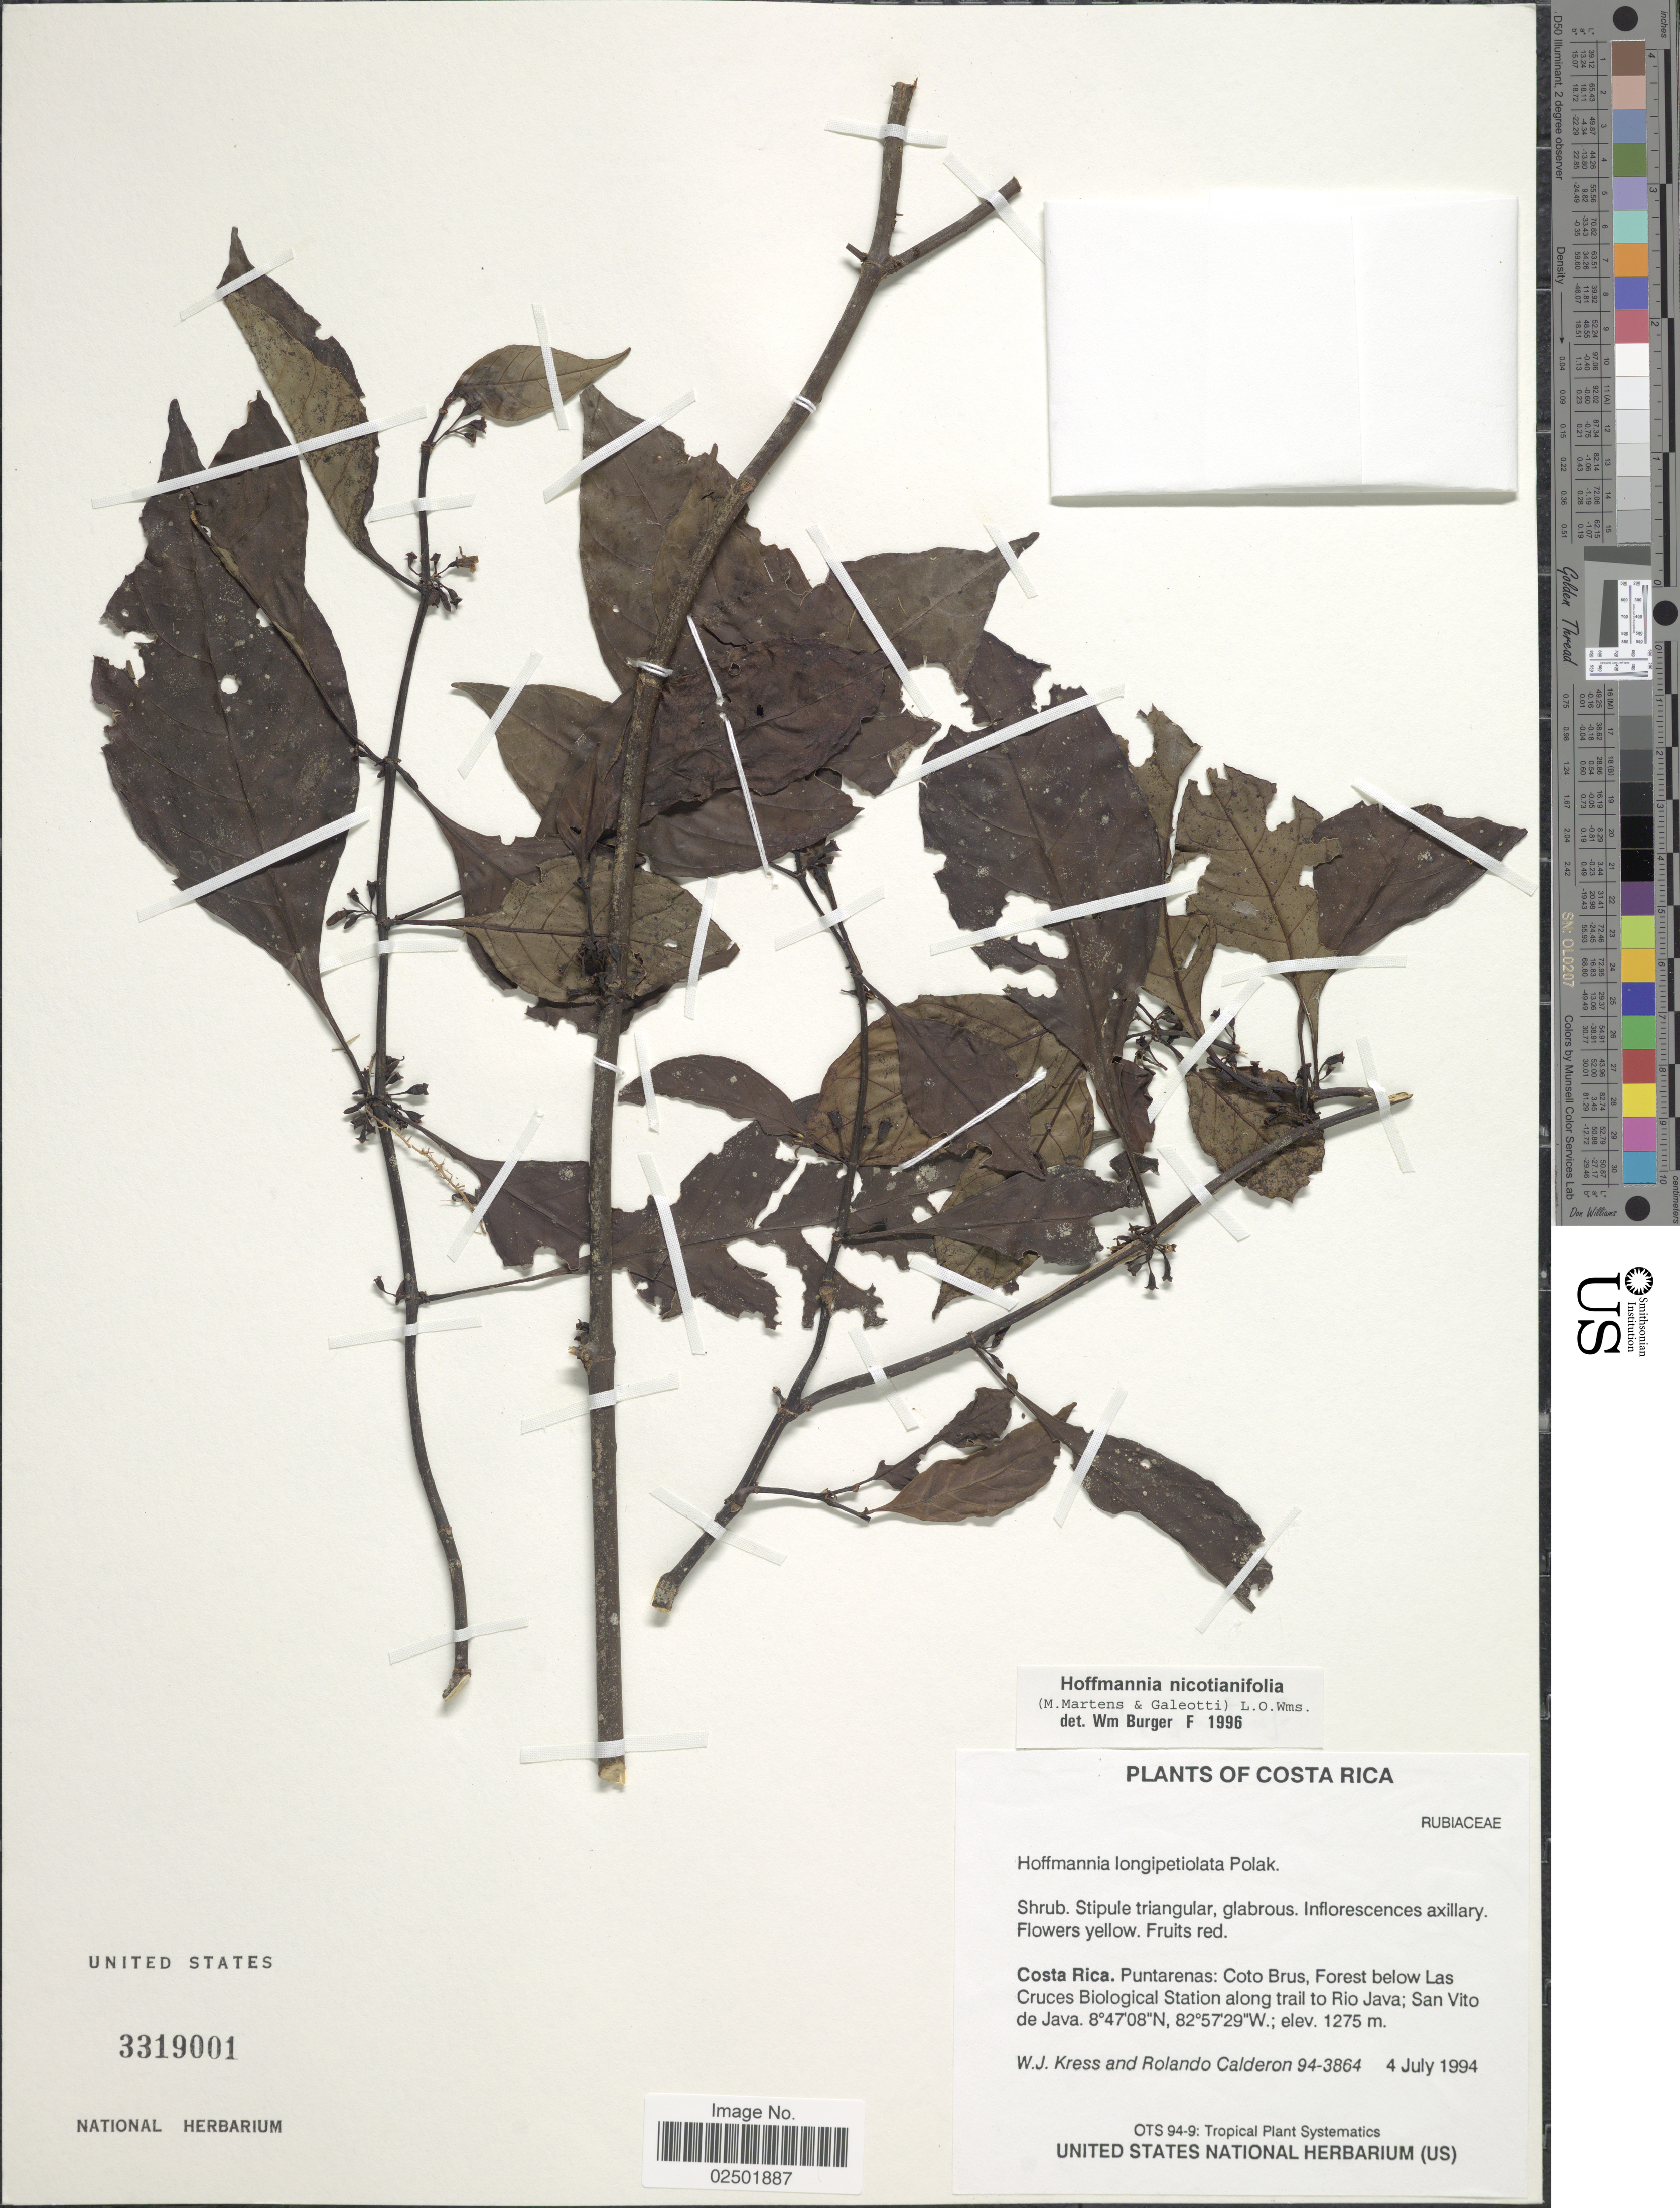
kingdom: Plantae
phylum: Tracheophyta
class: Magnoliopsida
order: Gentianales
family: Rubiaceae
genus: Hoffmannia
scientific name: Hoffmannia nicotianifolia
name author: (M. Martens & Galeoti) L.O. Williams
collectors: W. J. Kress & R. Calderon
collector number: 94-3864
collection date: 1994-07-04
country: Costa Rica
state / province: Puntarenas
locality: Coto Brus, Forest below Las Cruces Biological Station along trail to Rio Java; San Vito de Java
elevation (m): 1275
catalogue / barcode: US 3319001